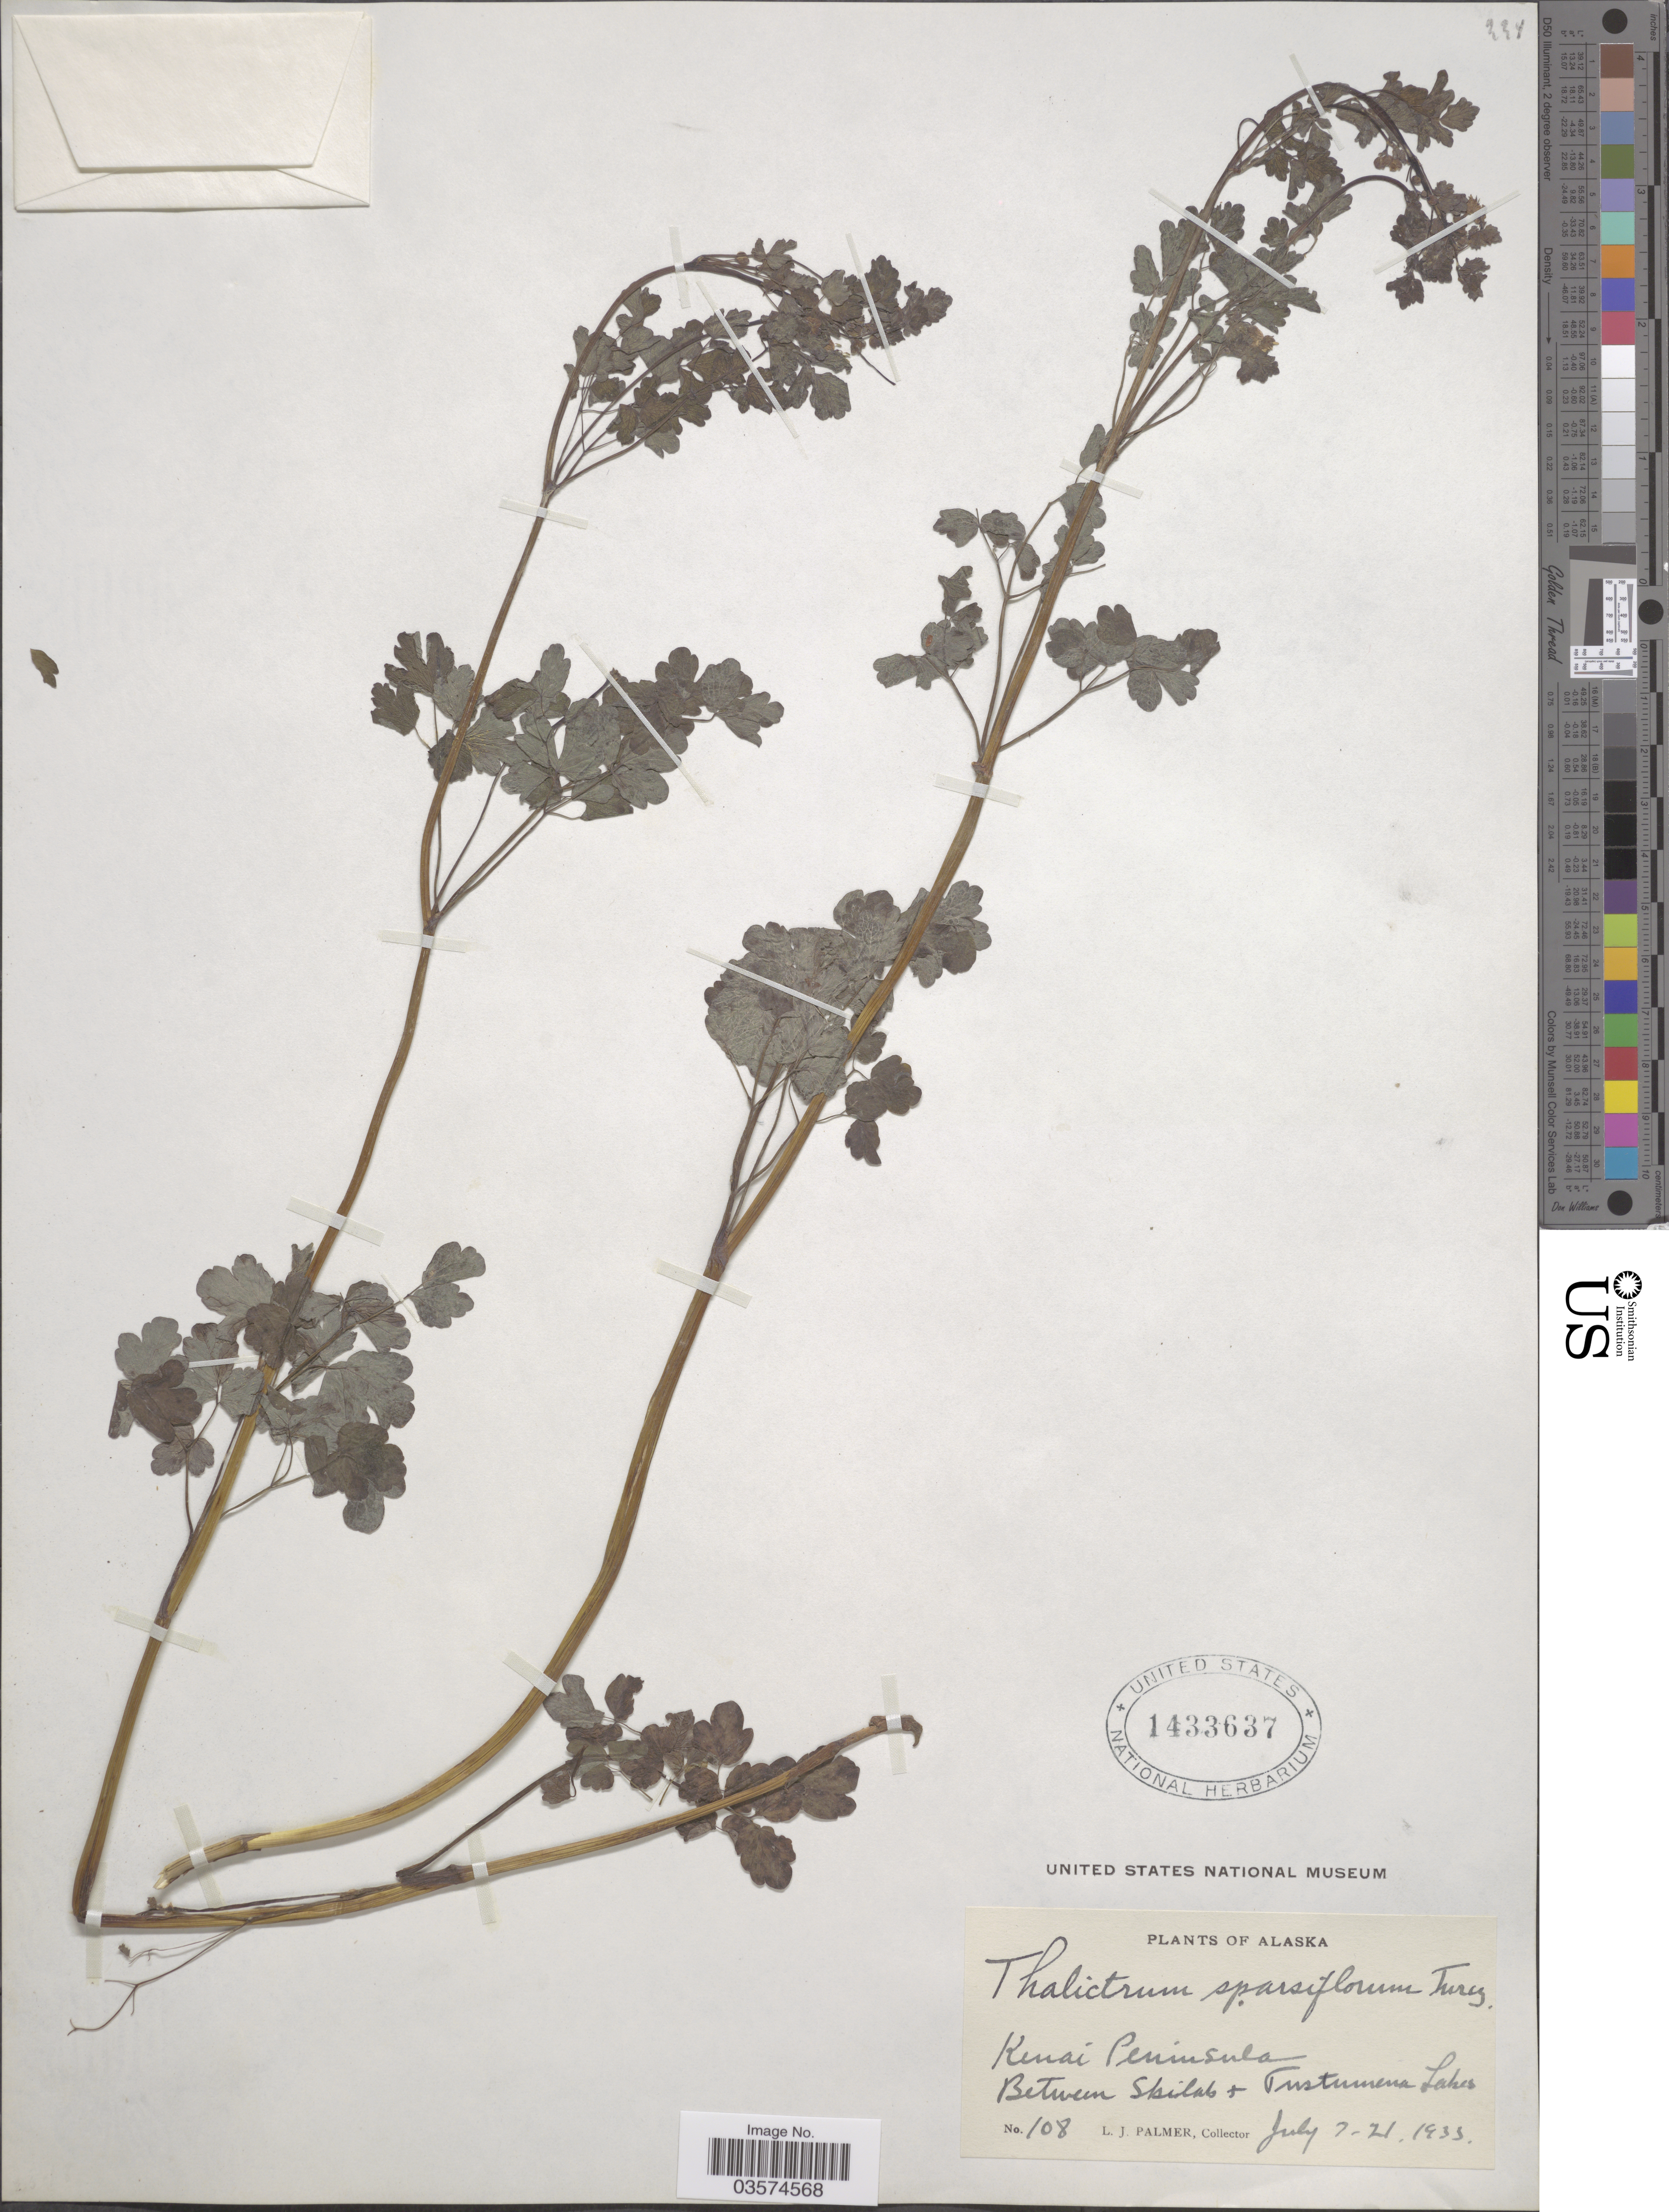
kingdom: Plantae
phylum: Tracheophyta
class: Magnoliopsida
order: Ranunculales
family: Ranunculaceae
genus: Thalictrum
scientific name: Thalictrum sparsiflorum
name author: Turcz. ex Fisch. & C.A. Mey.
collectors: L. J. Palmer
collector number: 108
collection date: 1933-07-07/1933-07-21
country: United States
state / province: Alaska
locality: Kenai Peninsula. Between Skilab + Tustumena Lakes.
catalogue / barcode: US 1433637